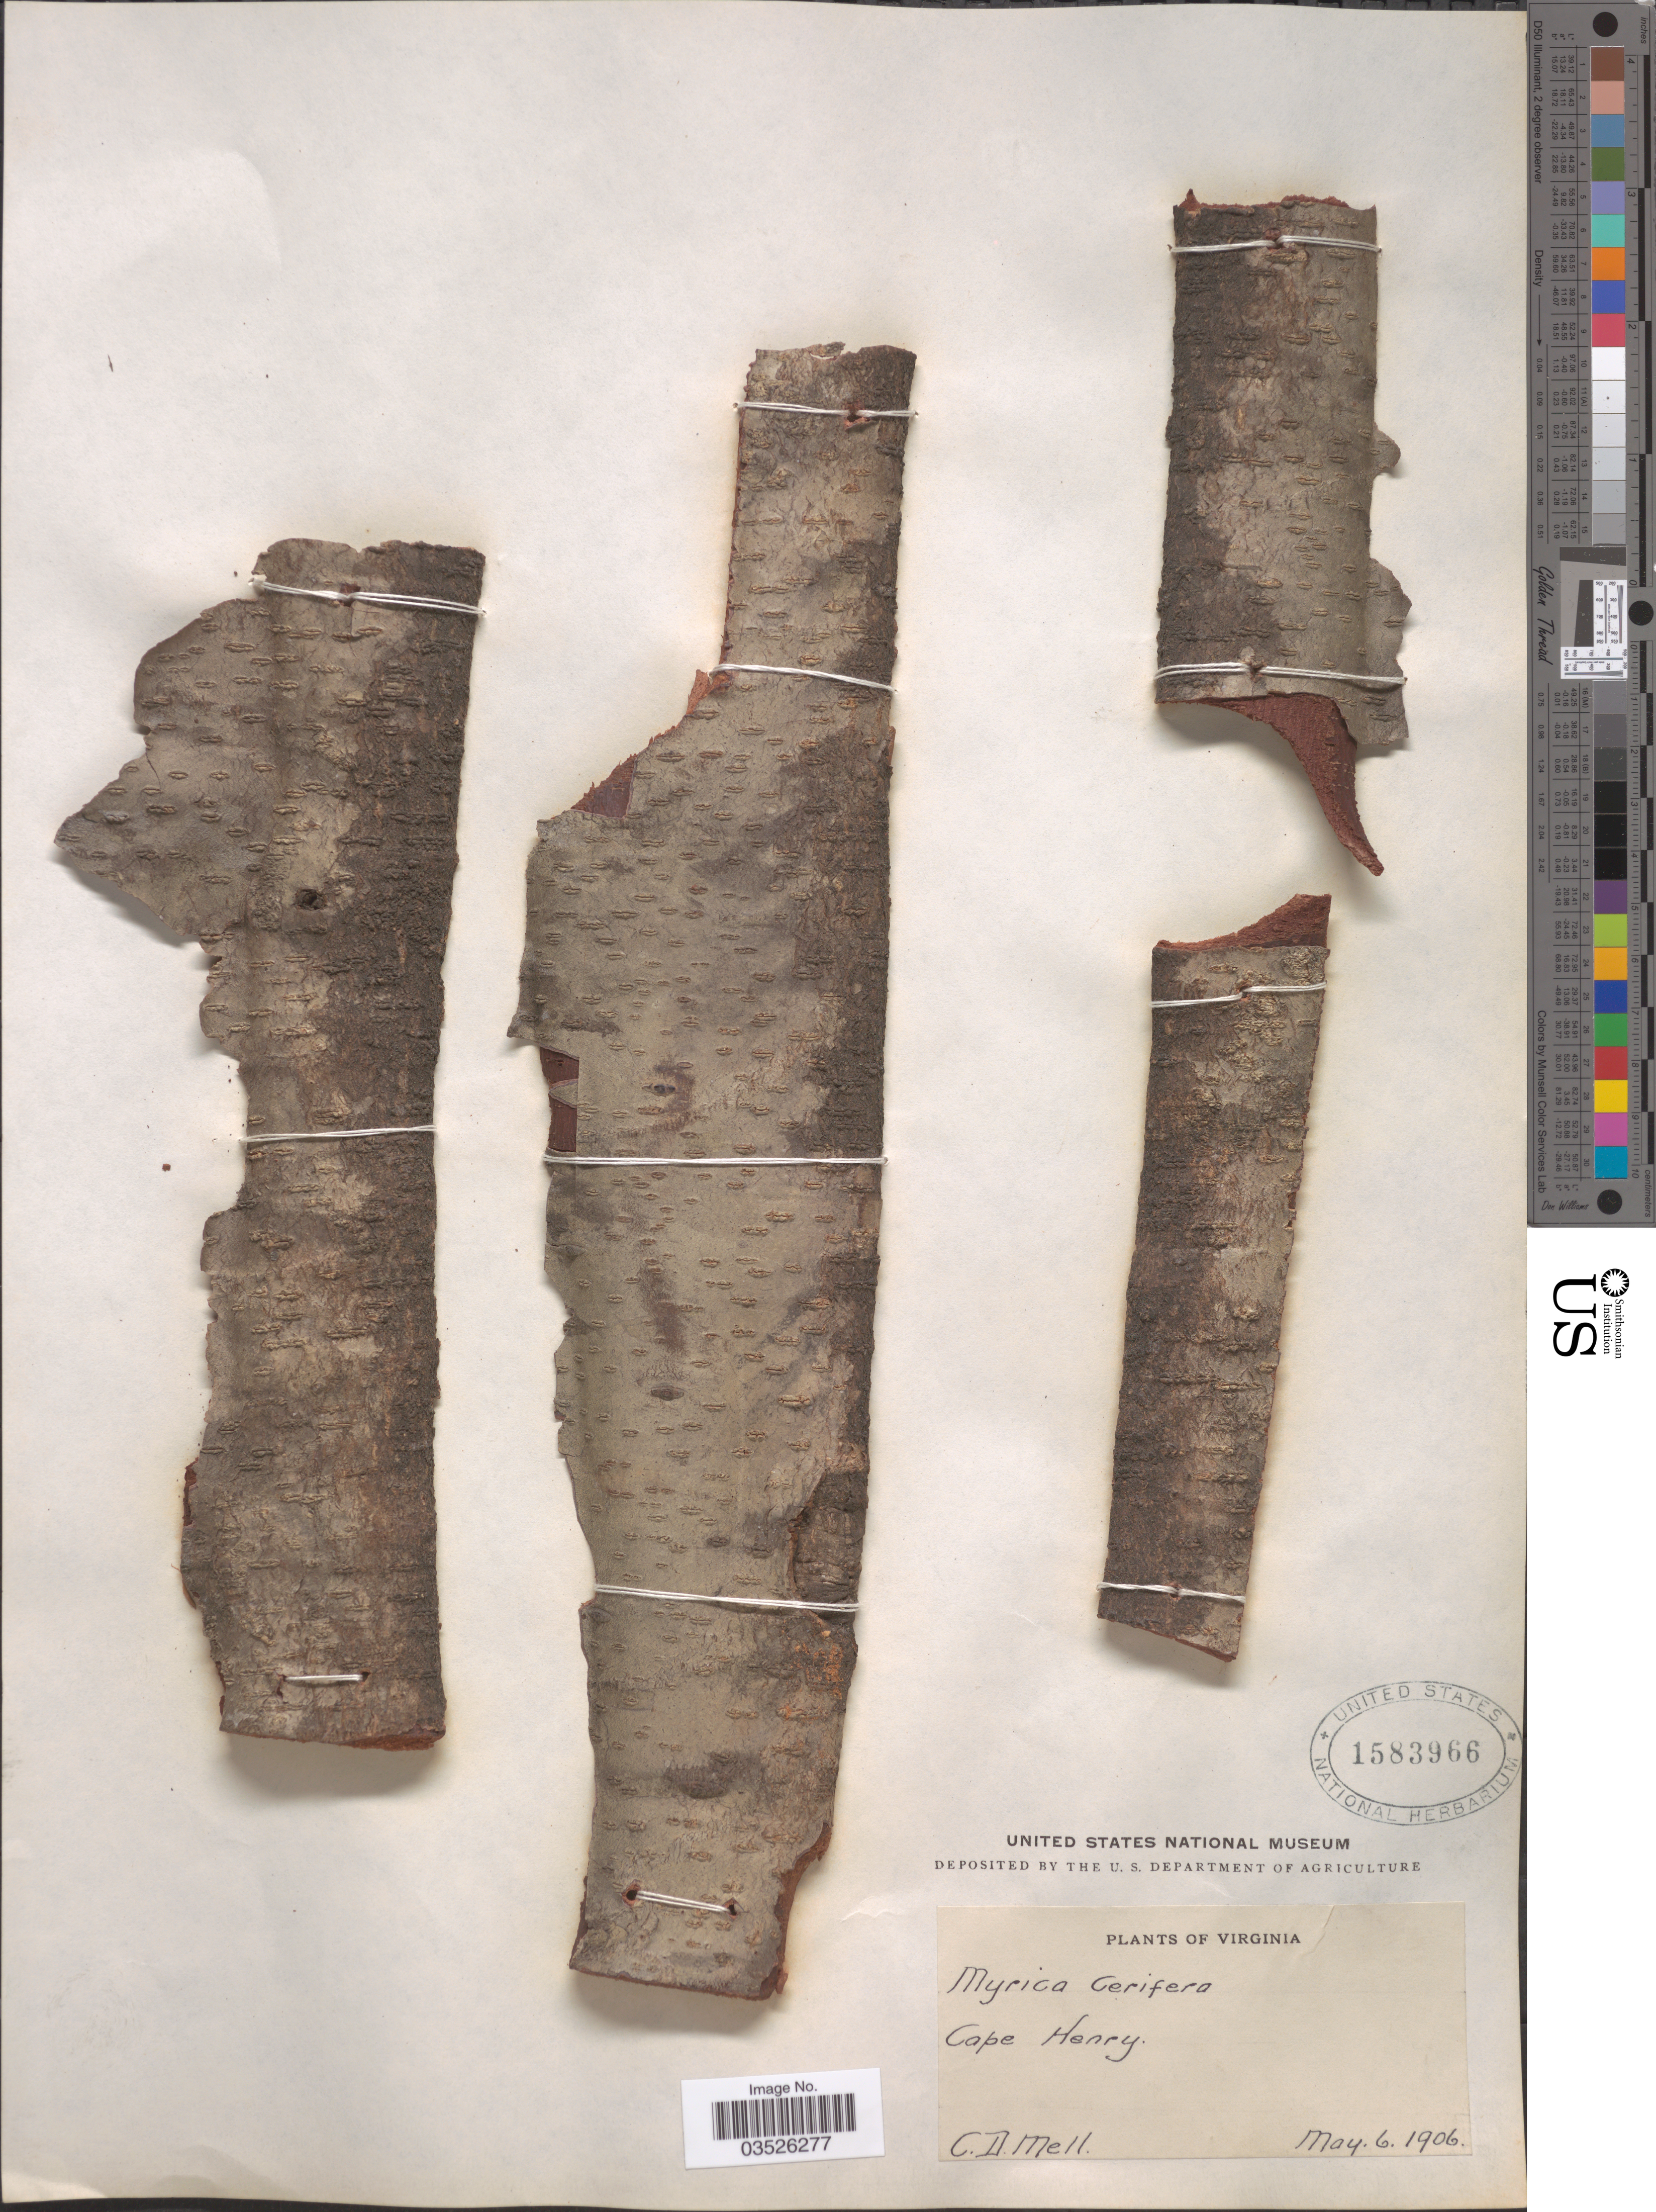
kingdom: Plantae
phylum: Tracheophyta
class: Magnoliopsida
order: Fagales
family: Myricaceae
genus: Morella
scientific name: Morella cerifera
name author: (L.) Small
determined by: Strong, M. T., (US), Smithsonian Institution - National Museum of Natural History (UNITED STATES)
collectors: C. D. Mell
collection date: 1906-05-06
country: United States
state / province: Virginia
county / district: City of Virginia Beach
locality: Cape Henry.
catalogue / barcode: US 1583966